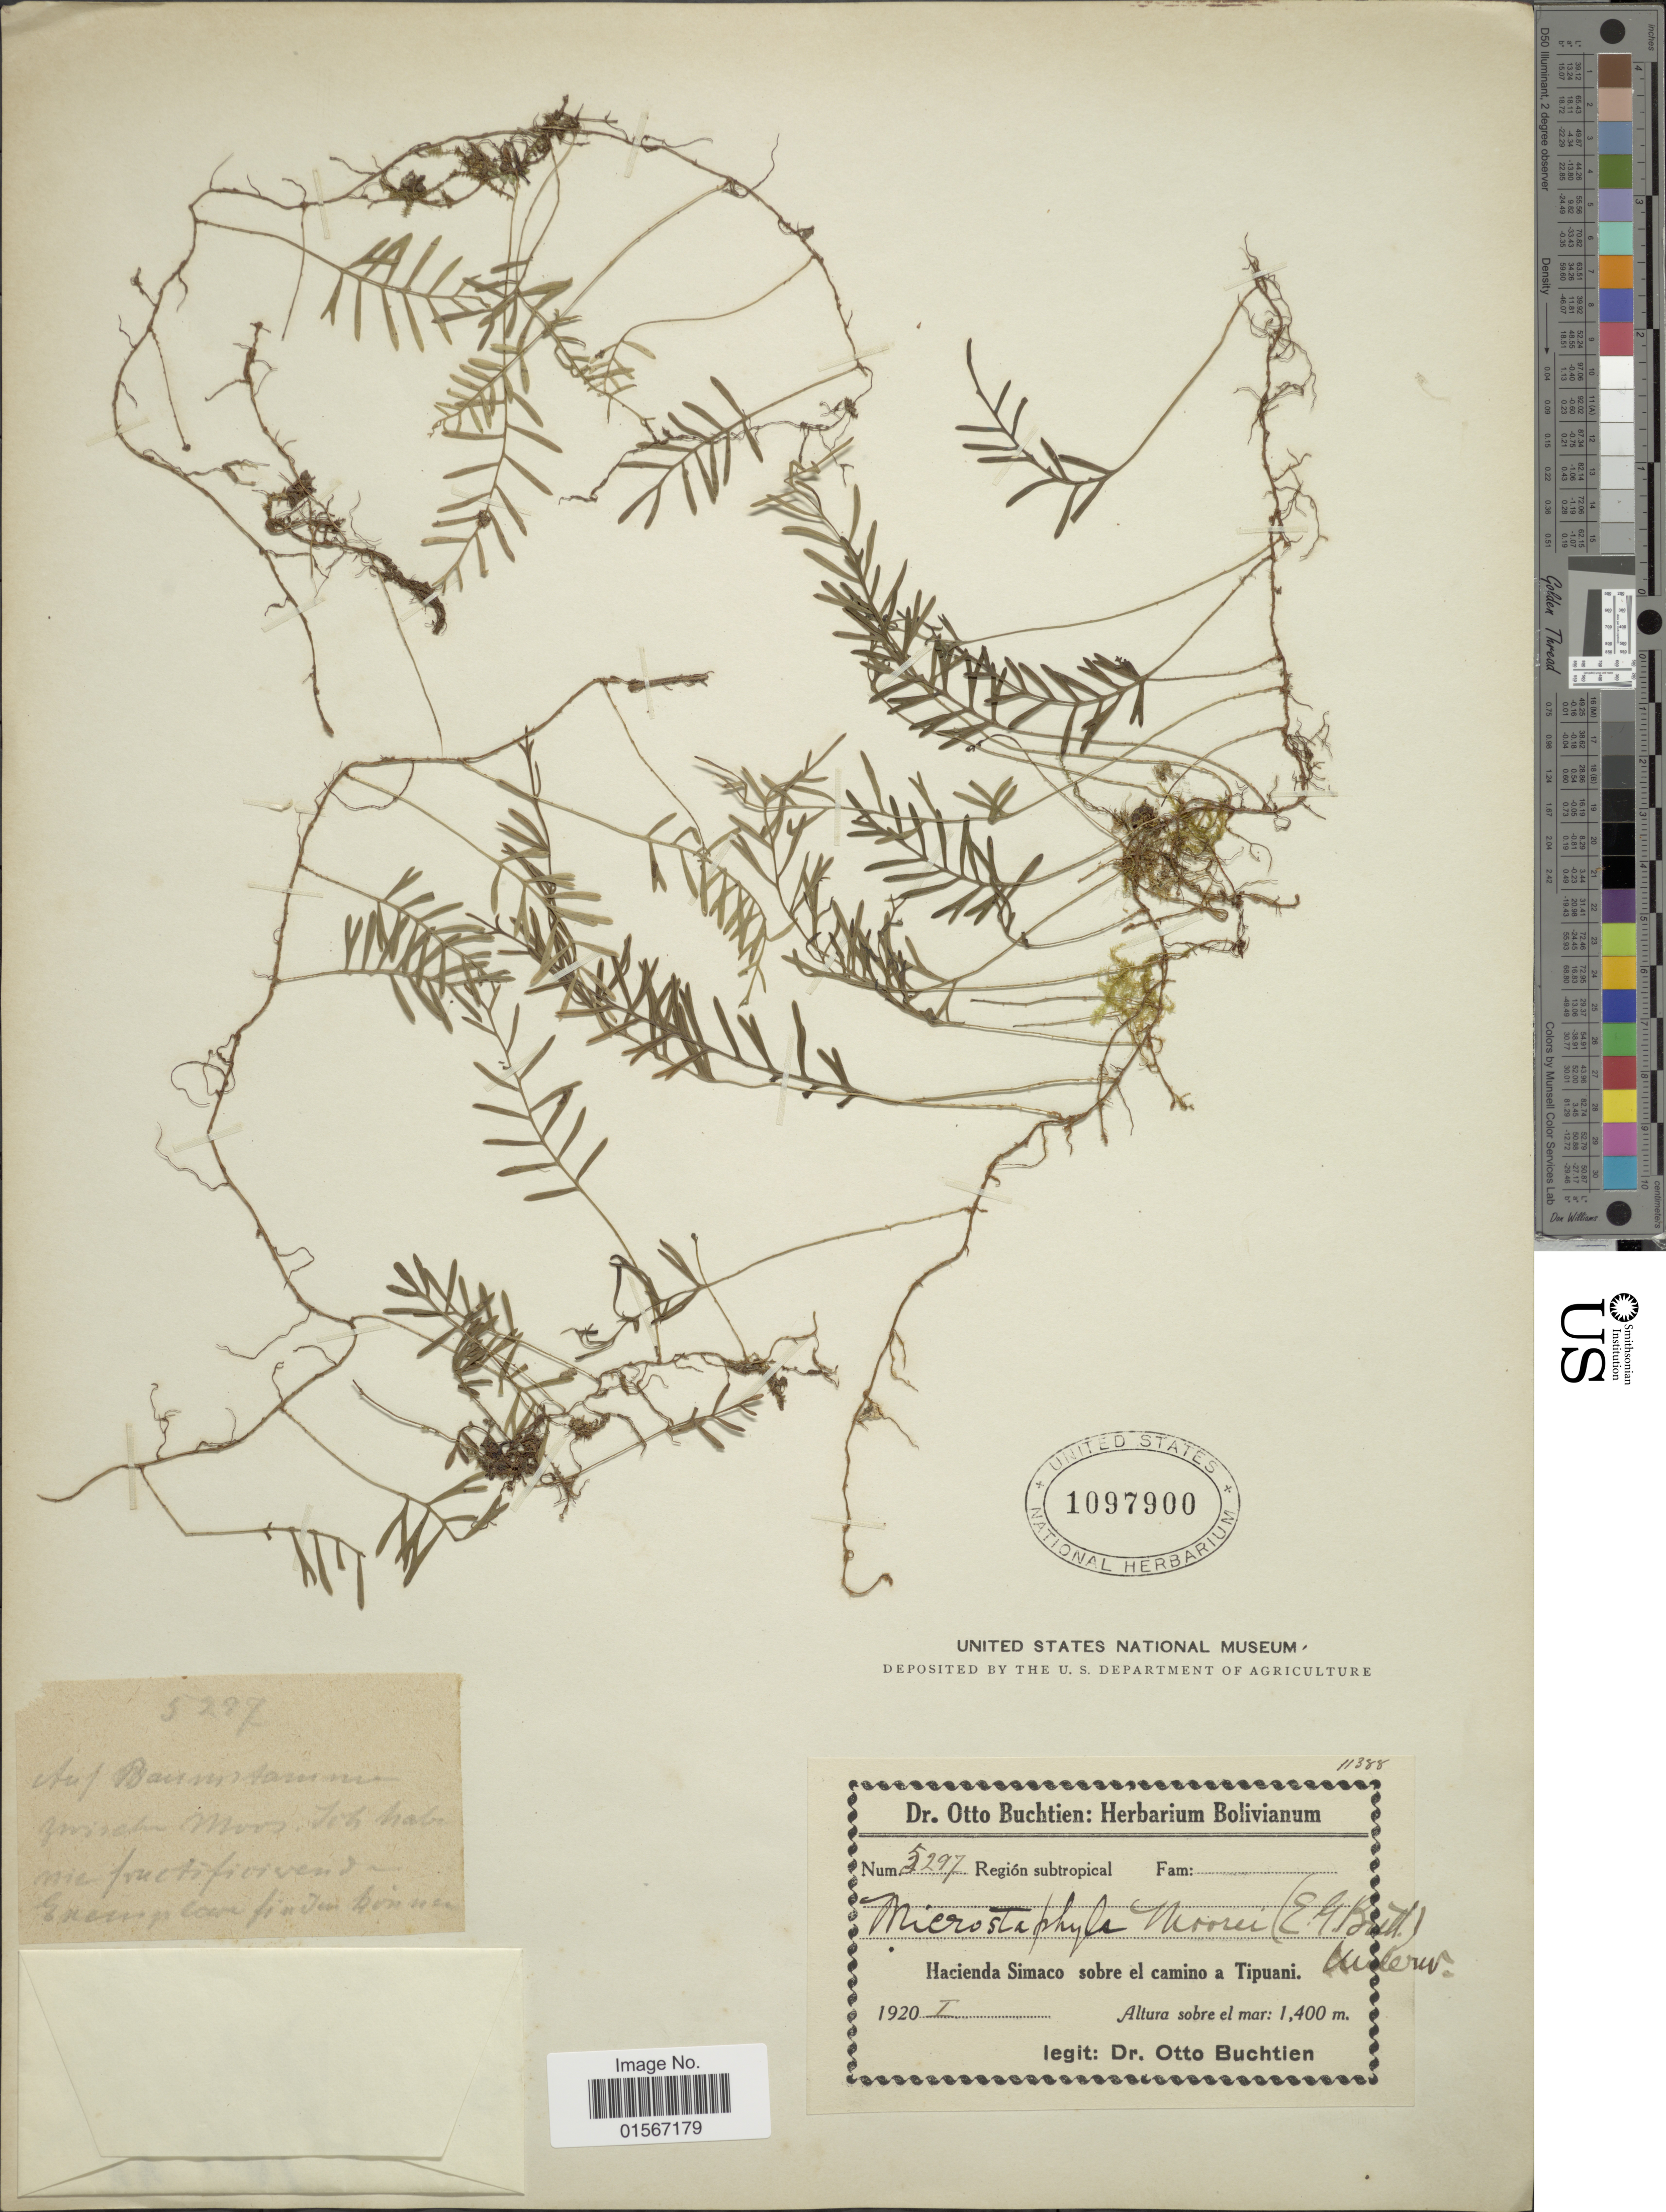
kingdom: Plantae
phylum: Tracheophyta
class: Polypodiopsida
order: Polypodiales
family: Dryopteridaceae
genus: Elaphoglossum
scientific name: Elaphoglossum moorei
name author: (E. Britton) Christ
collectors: O. Buchtien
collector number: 5297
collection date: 1920-01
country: Bolivia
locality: Hacienda Simaco sobre el camino a Tipuani.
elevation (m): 1400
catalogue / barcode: US 1097900